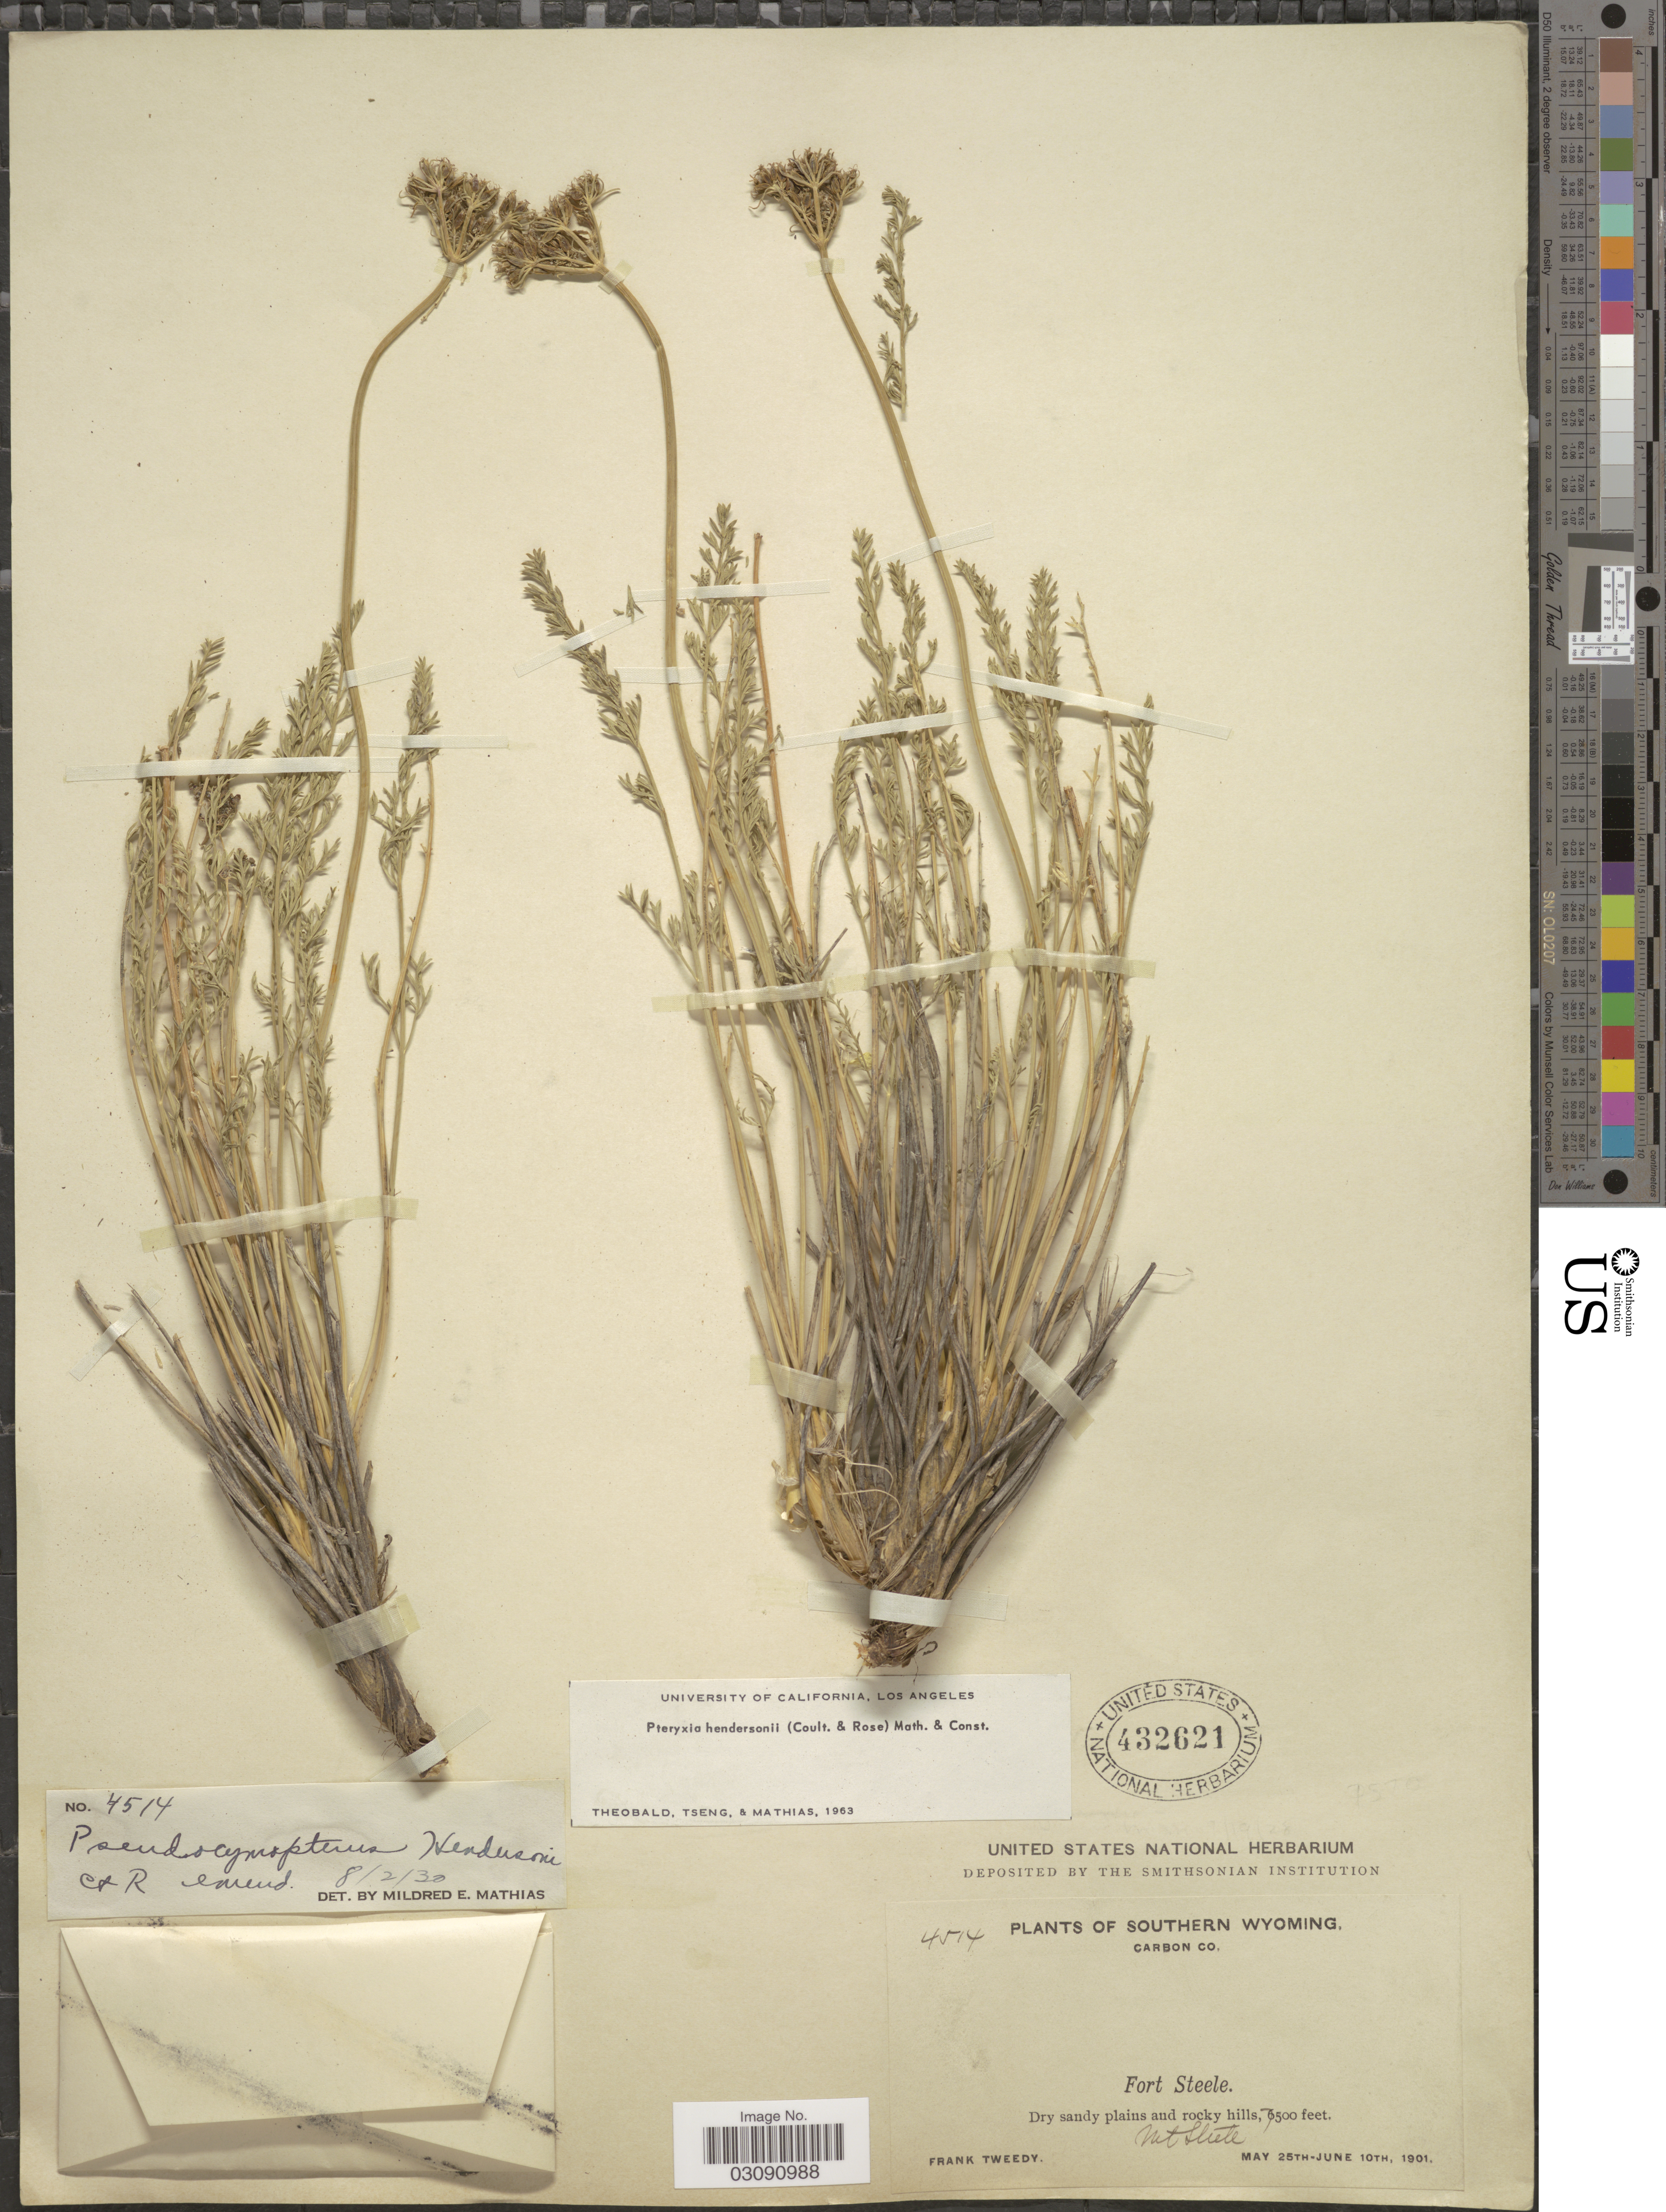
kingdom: Plantae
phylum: Tracheophyta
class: Magnoliopsida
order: Apiales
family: Apiaceae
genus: Pteryxia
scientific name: Pteryxia hendersonii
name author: (J.M. Coult. & Rose) Mathias & Constance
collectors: F. Tweedy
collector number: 4514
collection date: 1901-05-25/1901-06-10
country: United States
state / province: Wyoming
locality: Southern Wyoming, Carbon Co, Fort Steele, Mt. Steele.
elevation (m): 2286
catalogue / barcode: US 432621